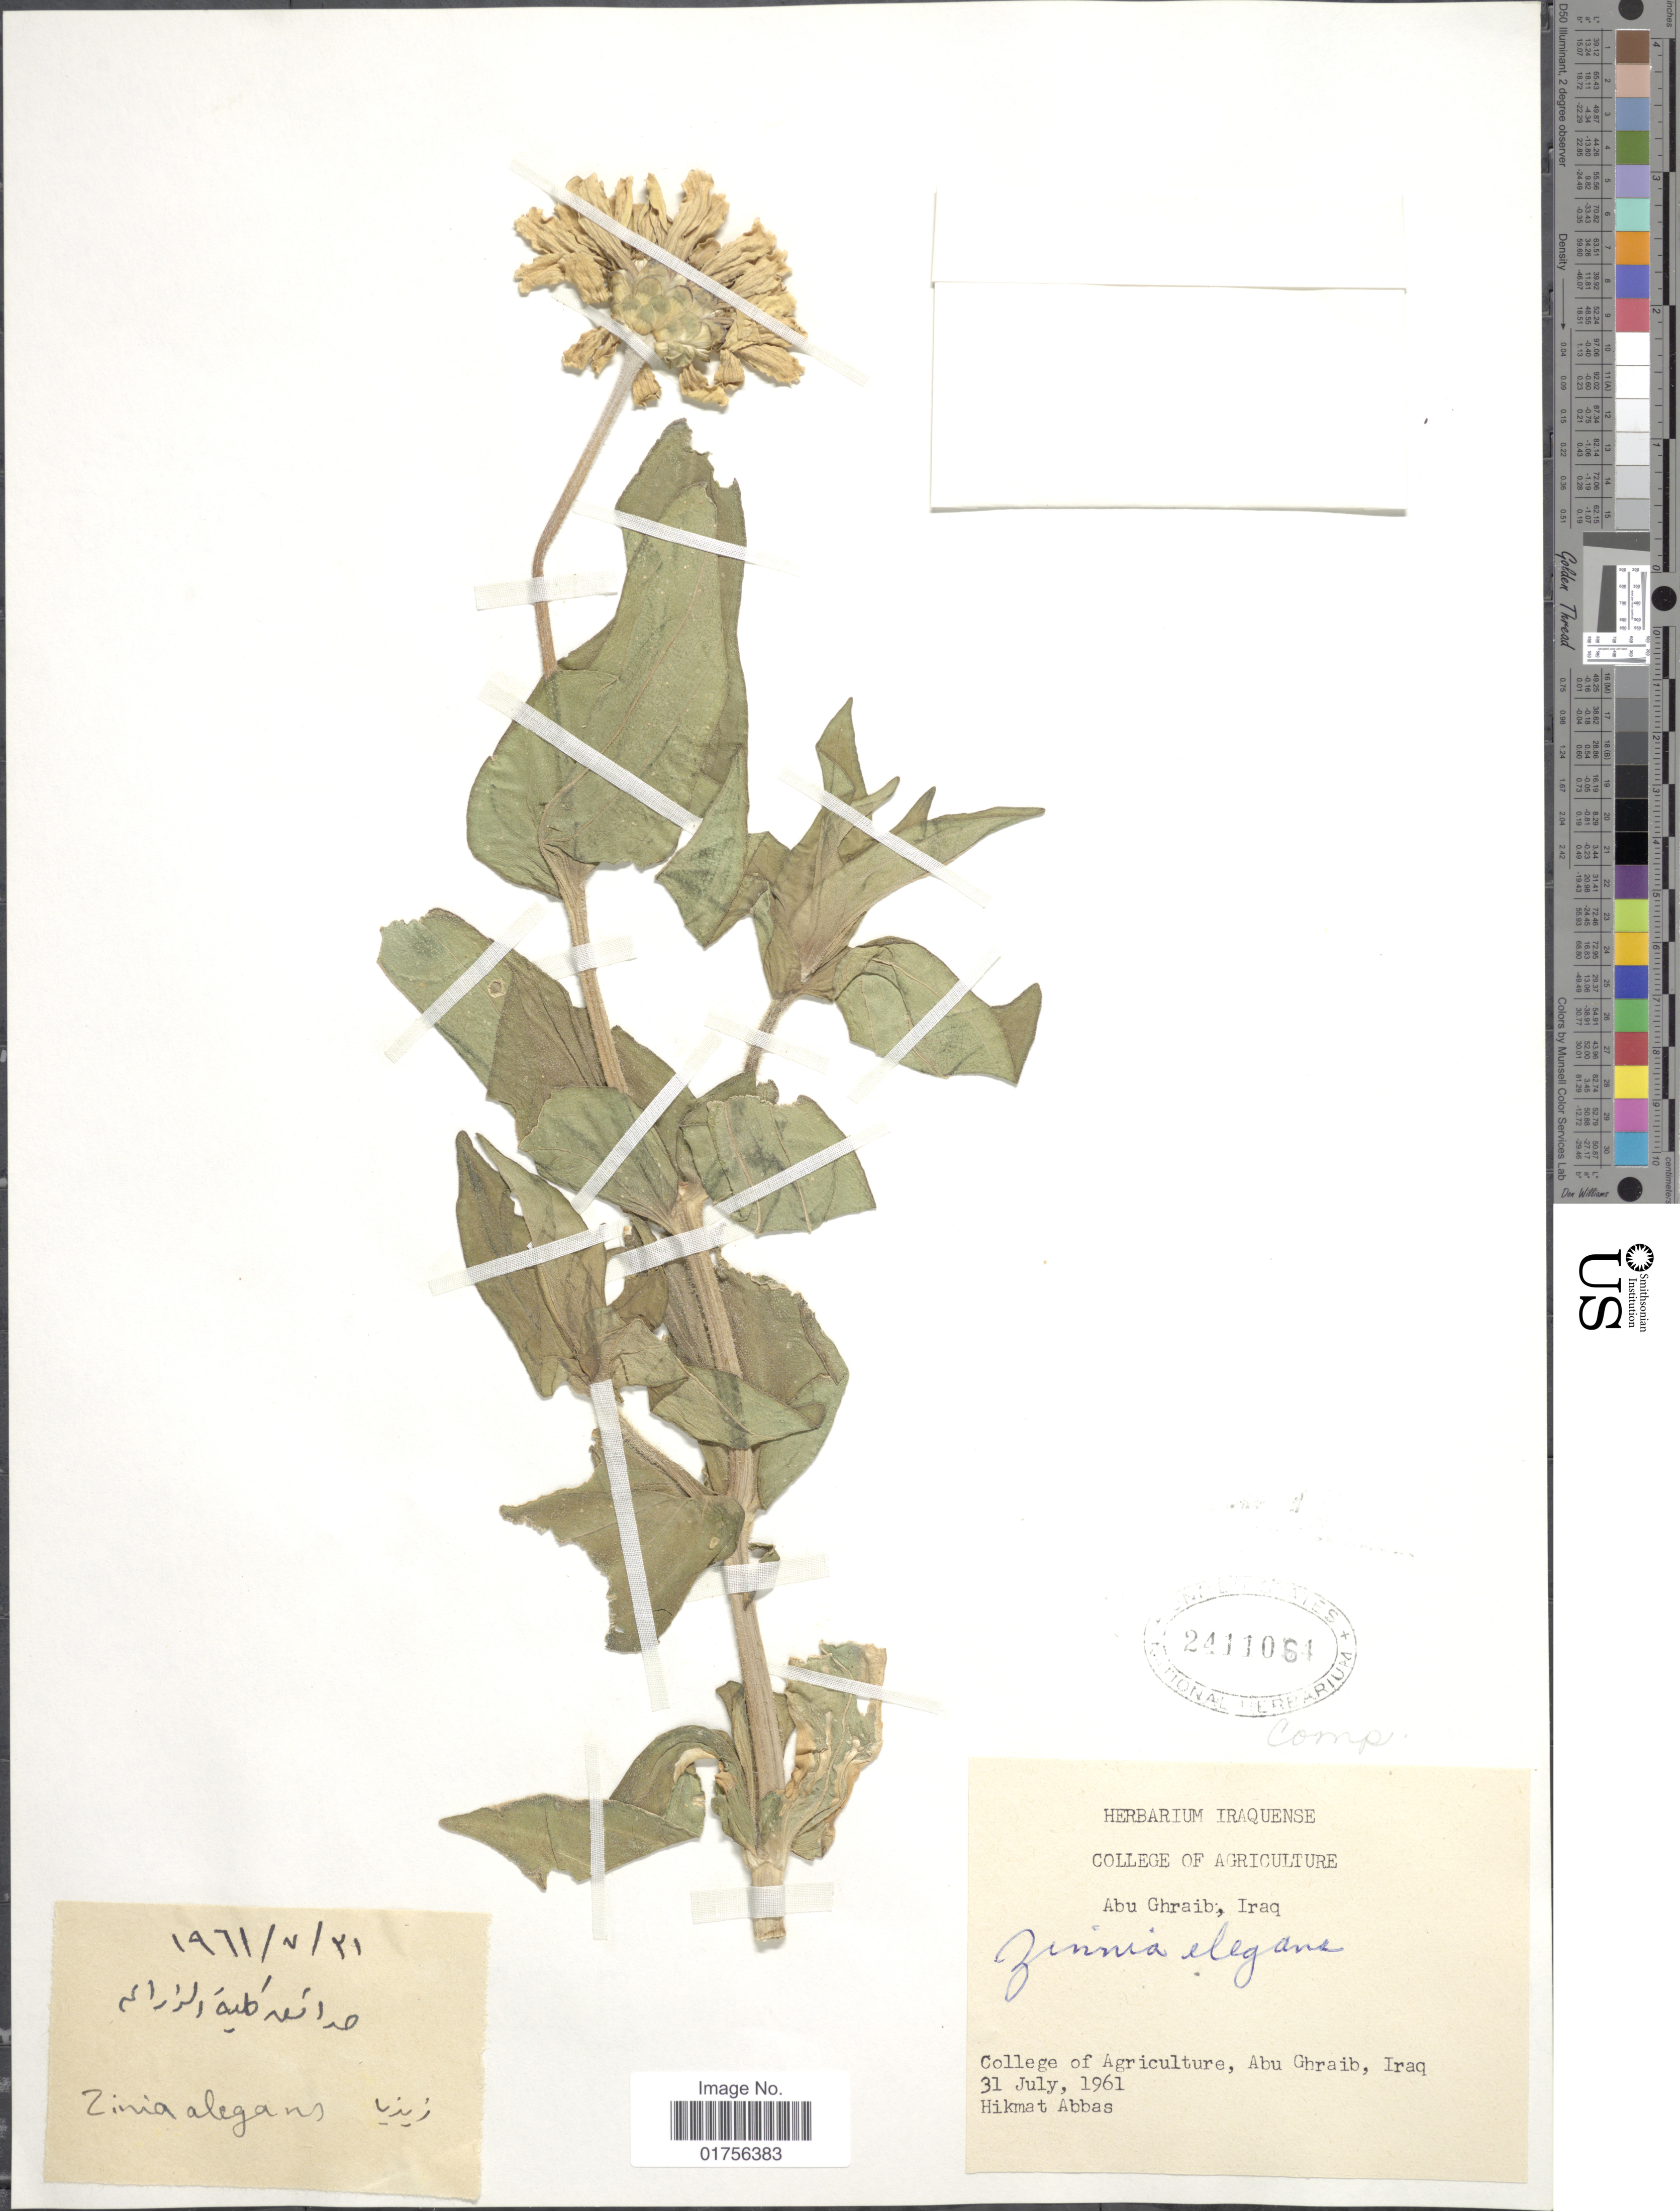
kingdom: Plantae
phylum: Tracheophyta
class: Magnoliopsida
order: Asterales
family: Asteraceae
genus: Zinnia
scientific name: Zinnia elegans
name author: Jacq.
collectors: H. Abbas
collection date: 1961-07-31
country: Iraq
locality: Abu Ghraib, Iraq, College of Agriculture, Abu Ghraib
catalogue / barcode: US 2411061